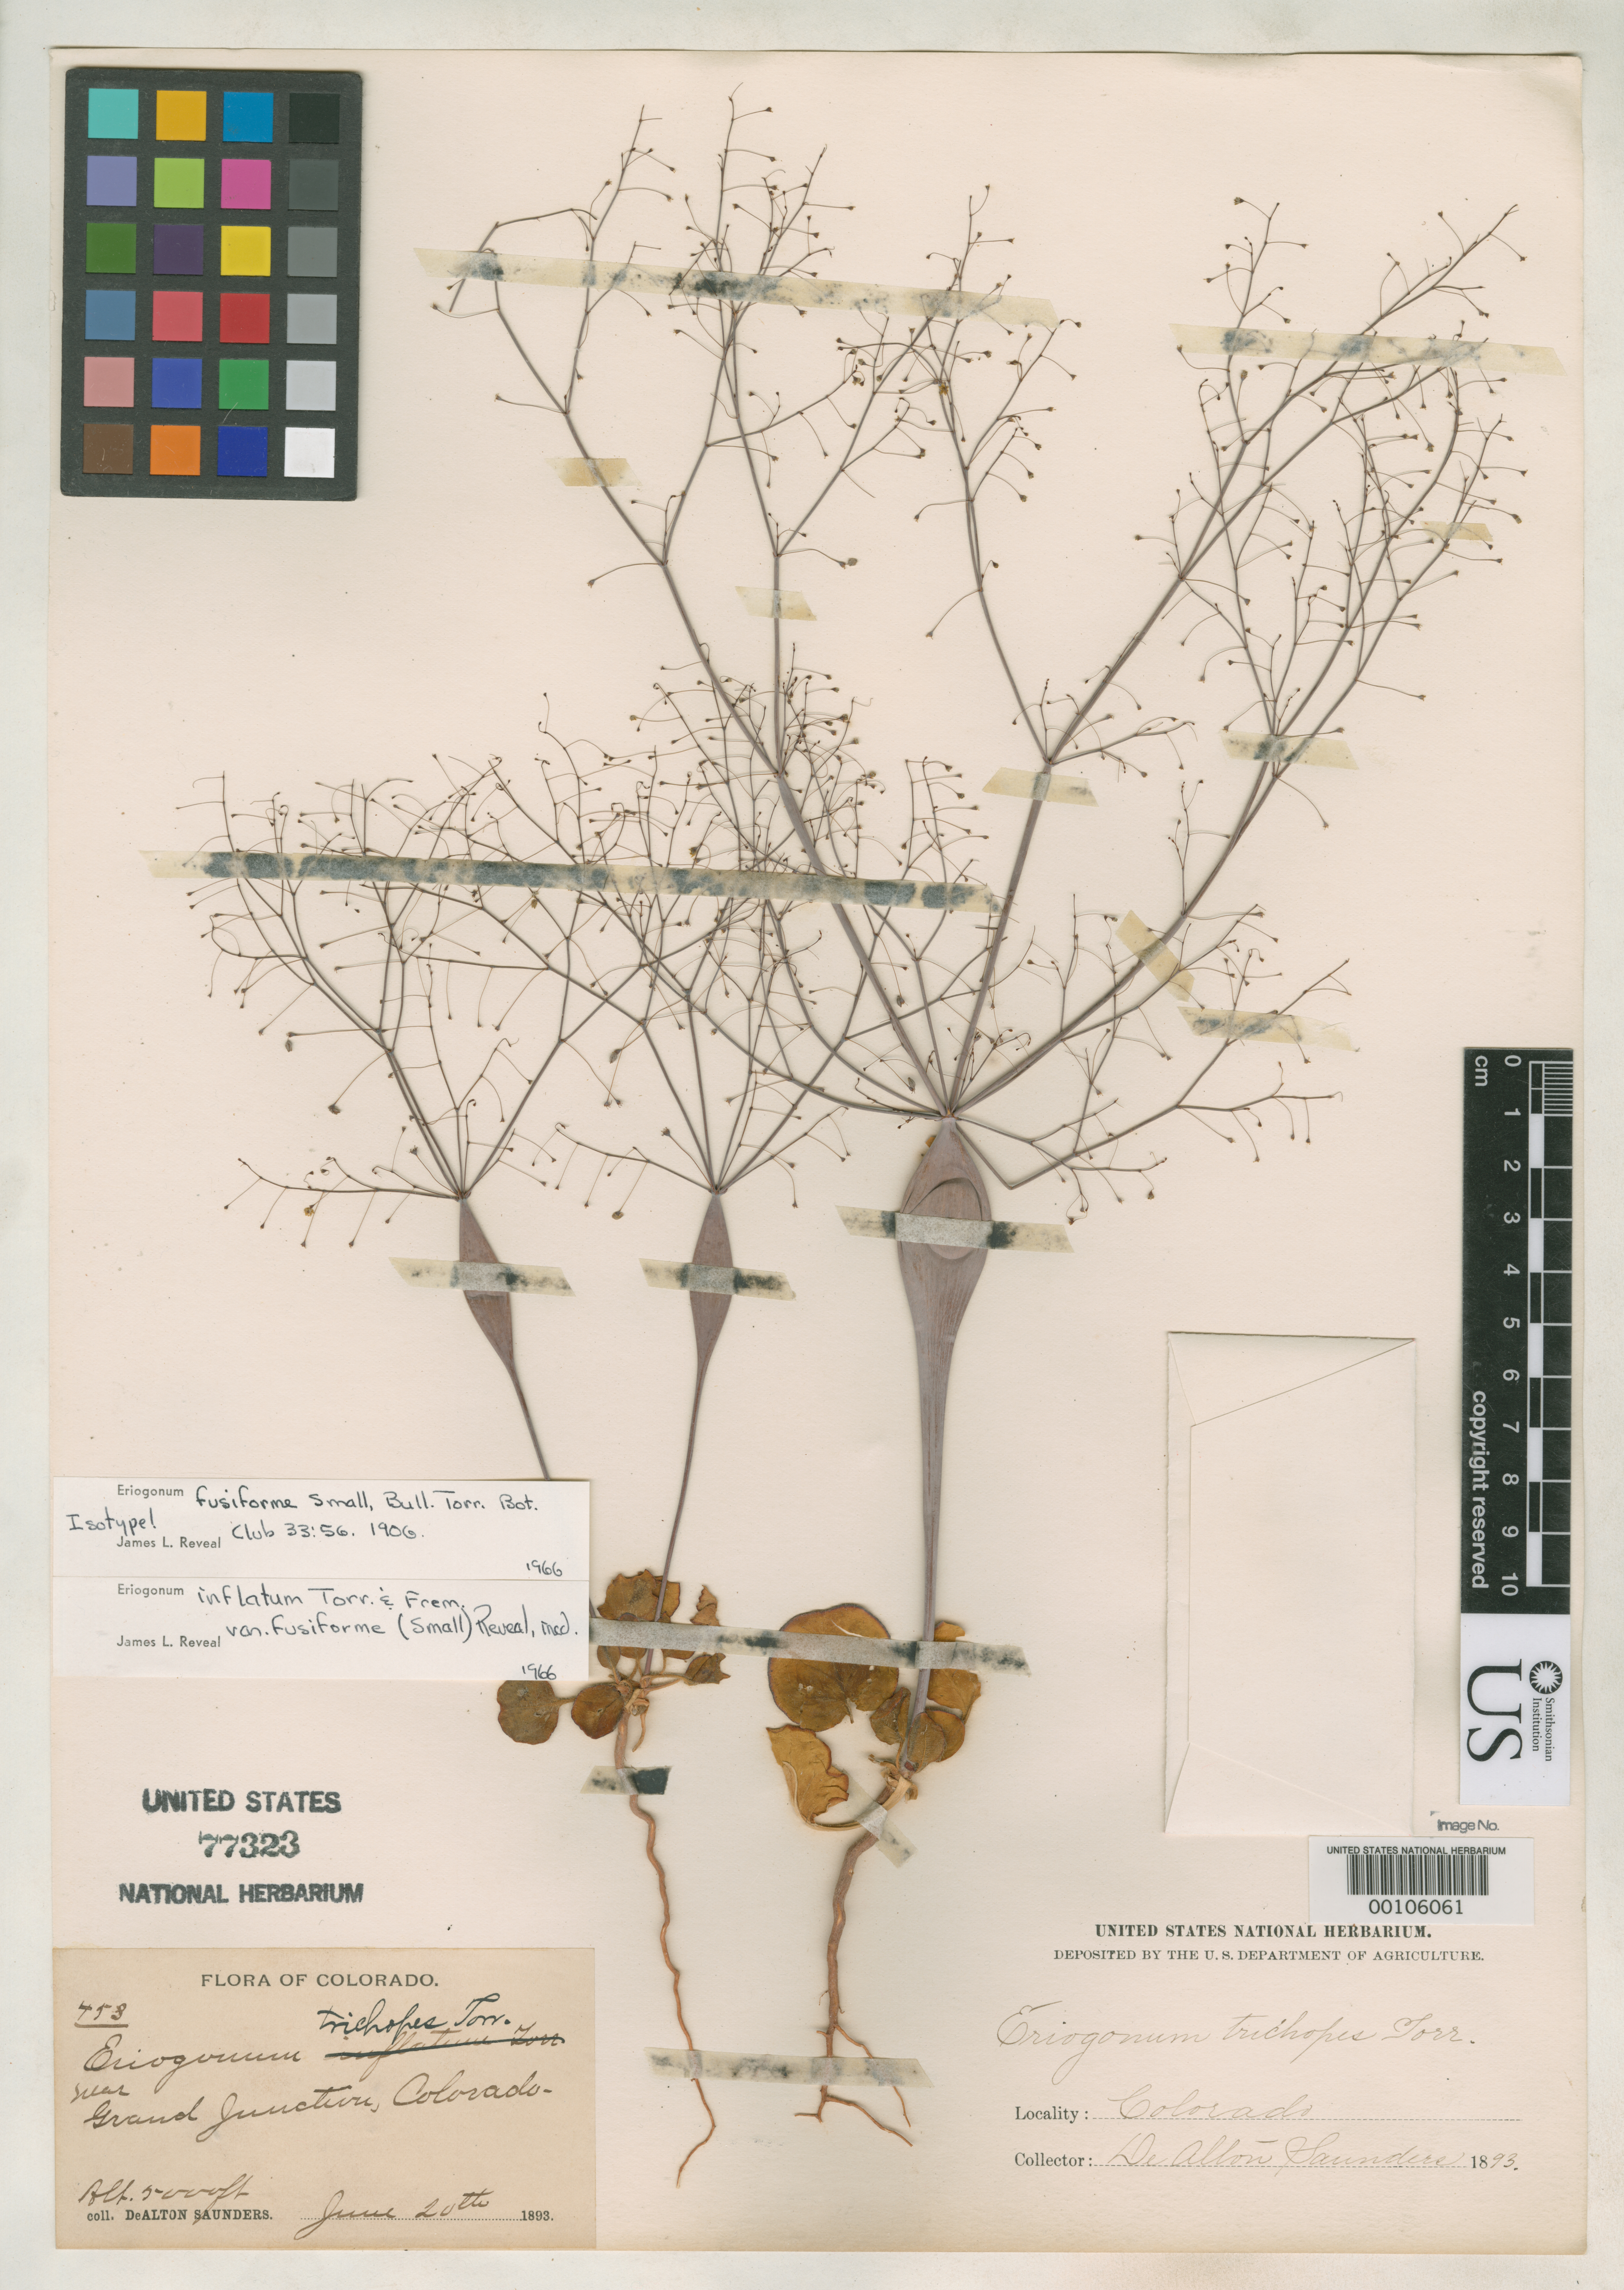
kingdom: Plantae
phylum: Tracheophyta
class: Magnoliopsida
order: Caryophyllales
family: Polygonaceae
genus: Eriogonum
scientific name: Eriogonum fusiforme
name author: Small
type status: Isotype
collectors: D. Saunders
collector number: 453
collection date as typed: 20 Jun 1893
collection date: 1893-06-20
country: United States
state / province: Colorado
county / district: Mesa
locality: Grand Junction.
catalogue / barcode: US 77323